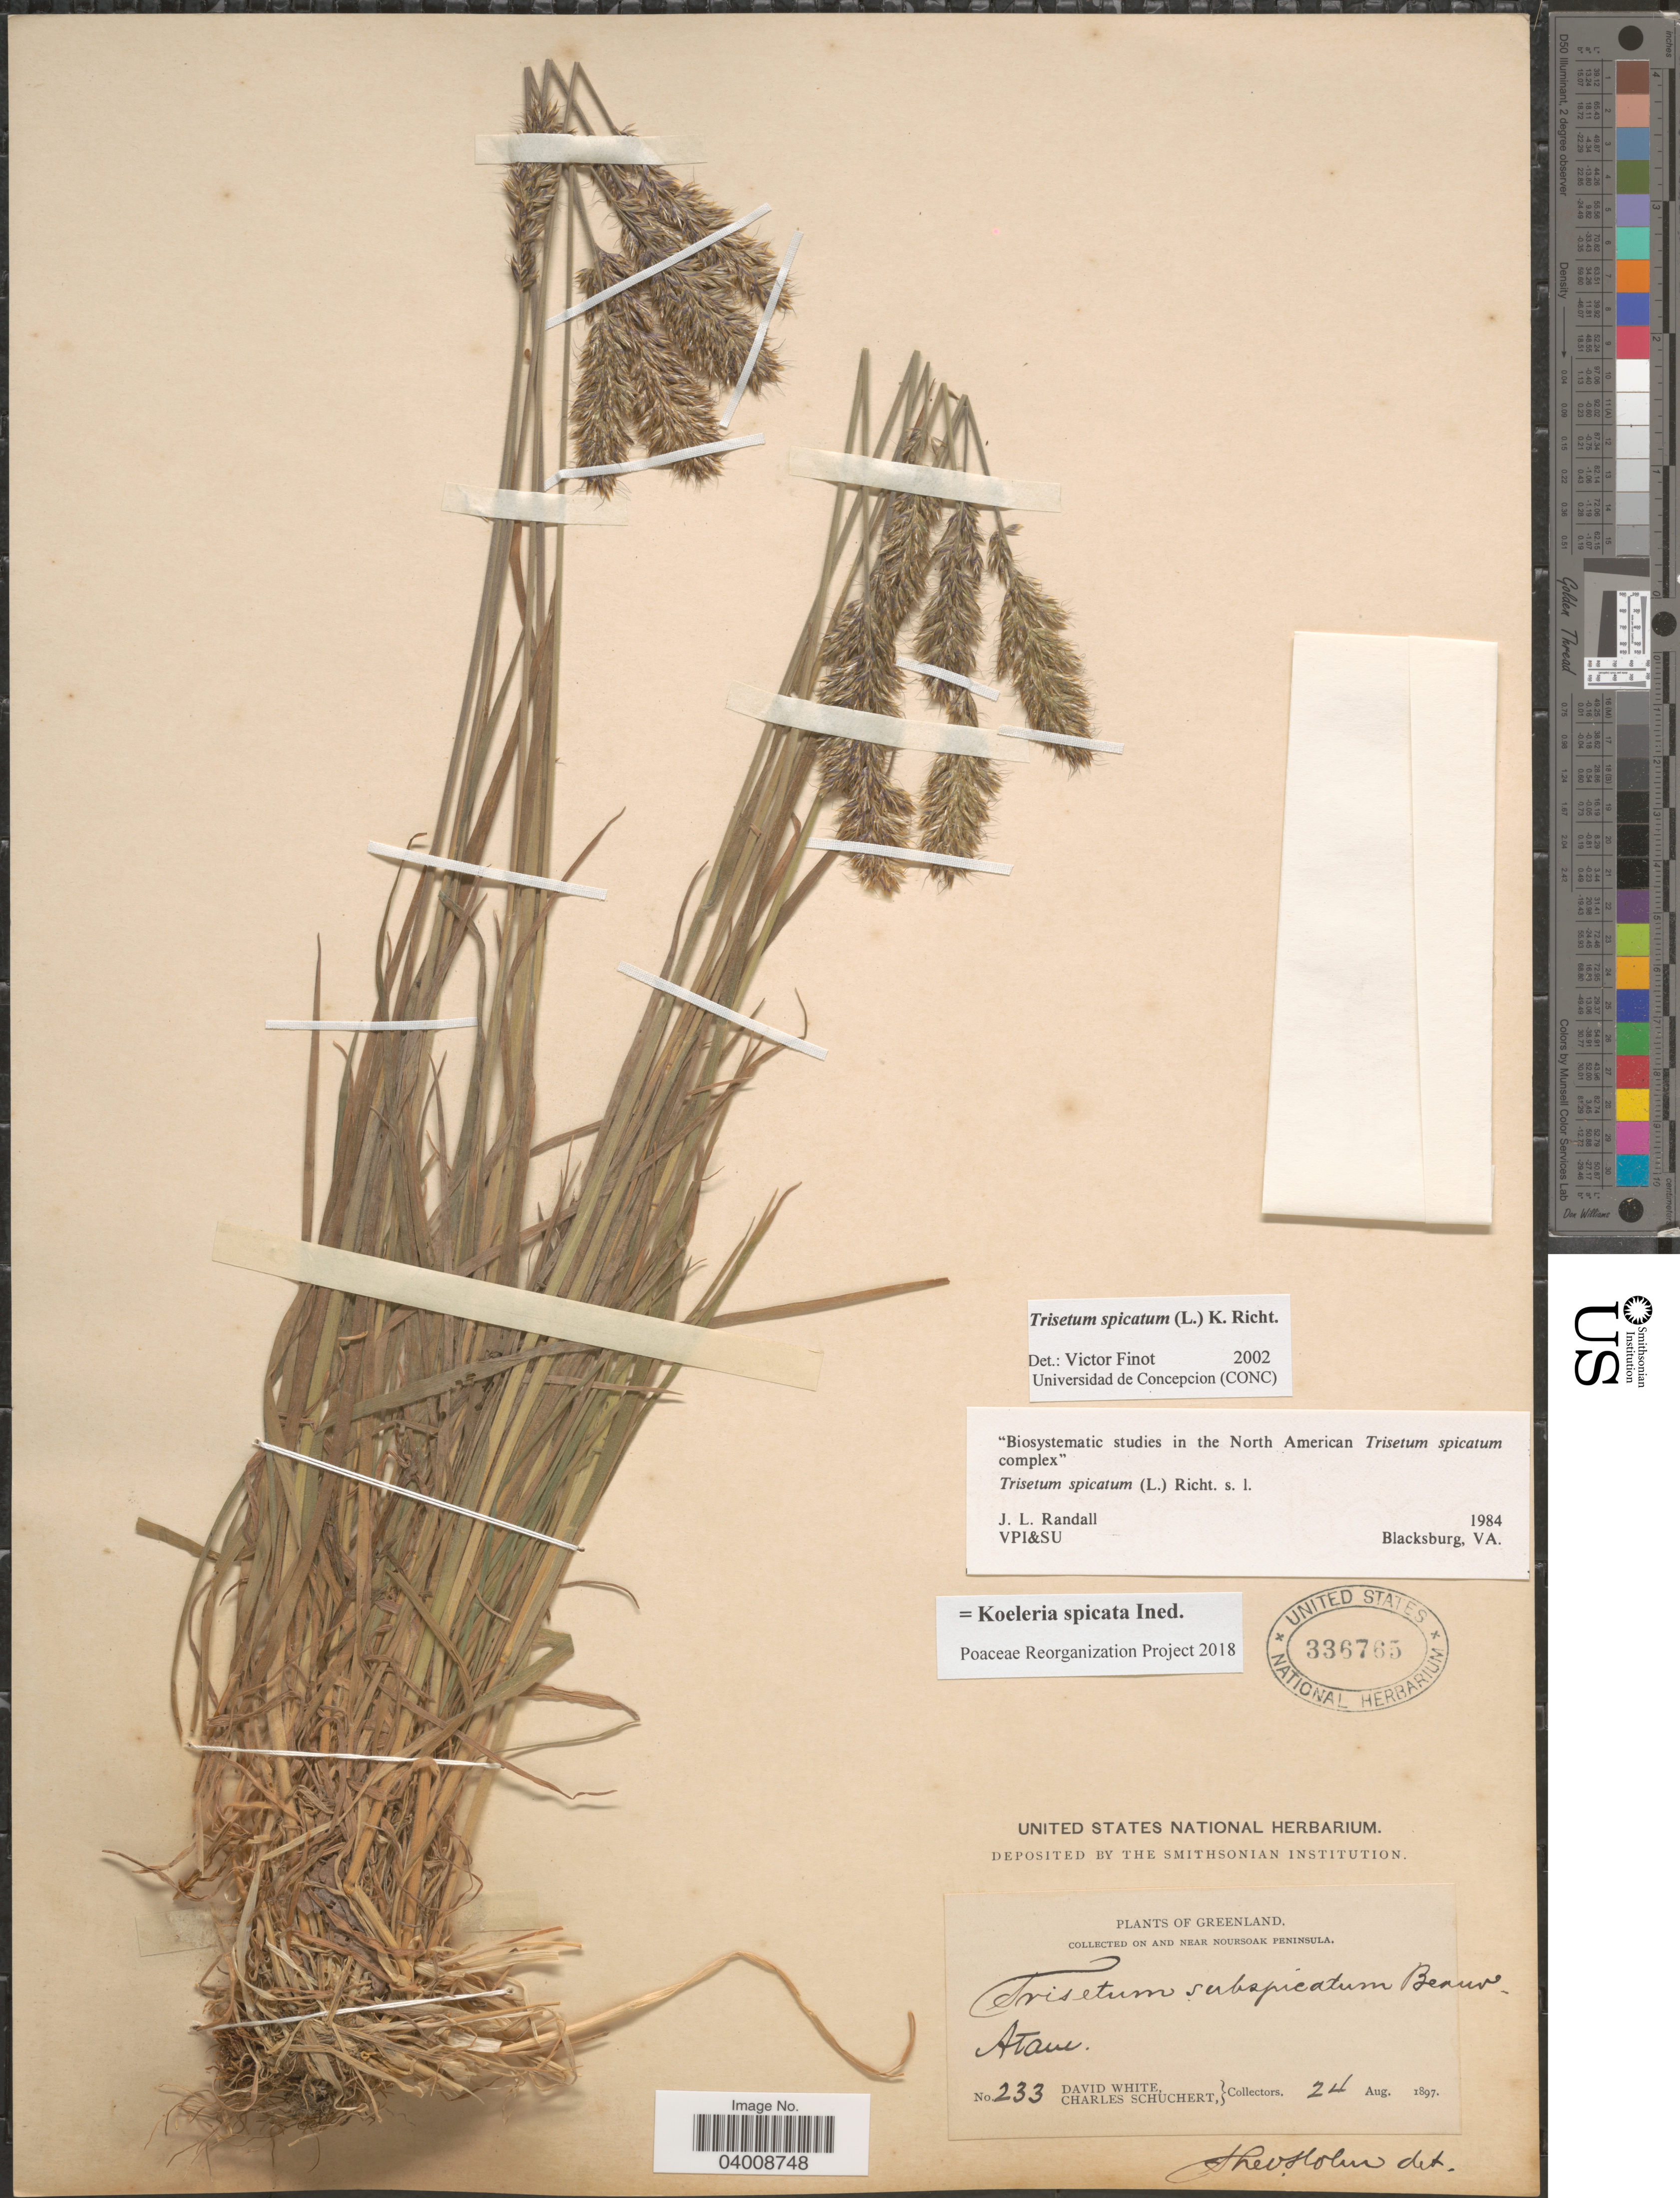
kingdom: Plantae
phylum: Tracheophyta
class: Liliopsida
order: Poales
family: Poaceae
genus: Koeleria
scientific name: Koeleria spicata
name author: (L.) Barberá et al.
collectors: D. White & C. Schuchert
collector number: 233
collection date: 1897-08-24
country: Greenland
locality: On and near Noursoak Peninsula. Atane.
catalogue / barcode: US 336765